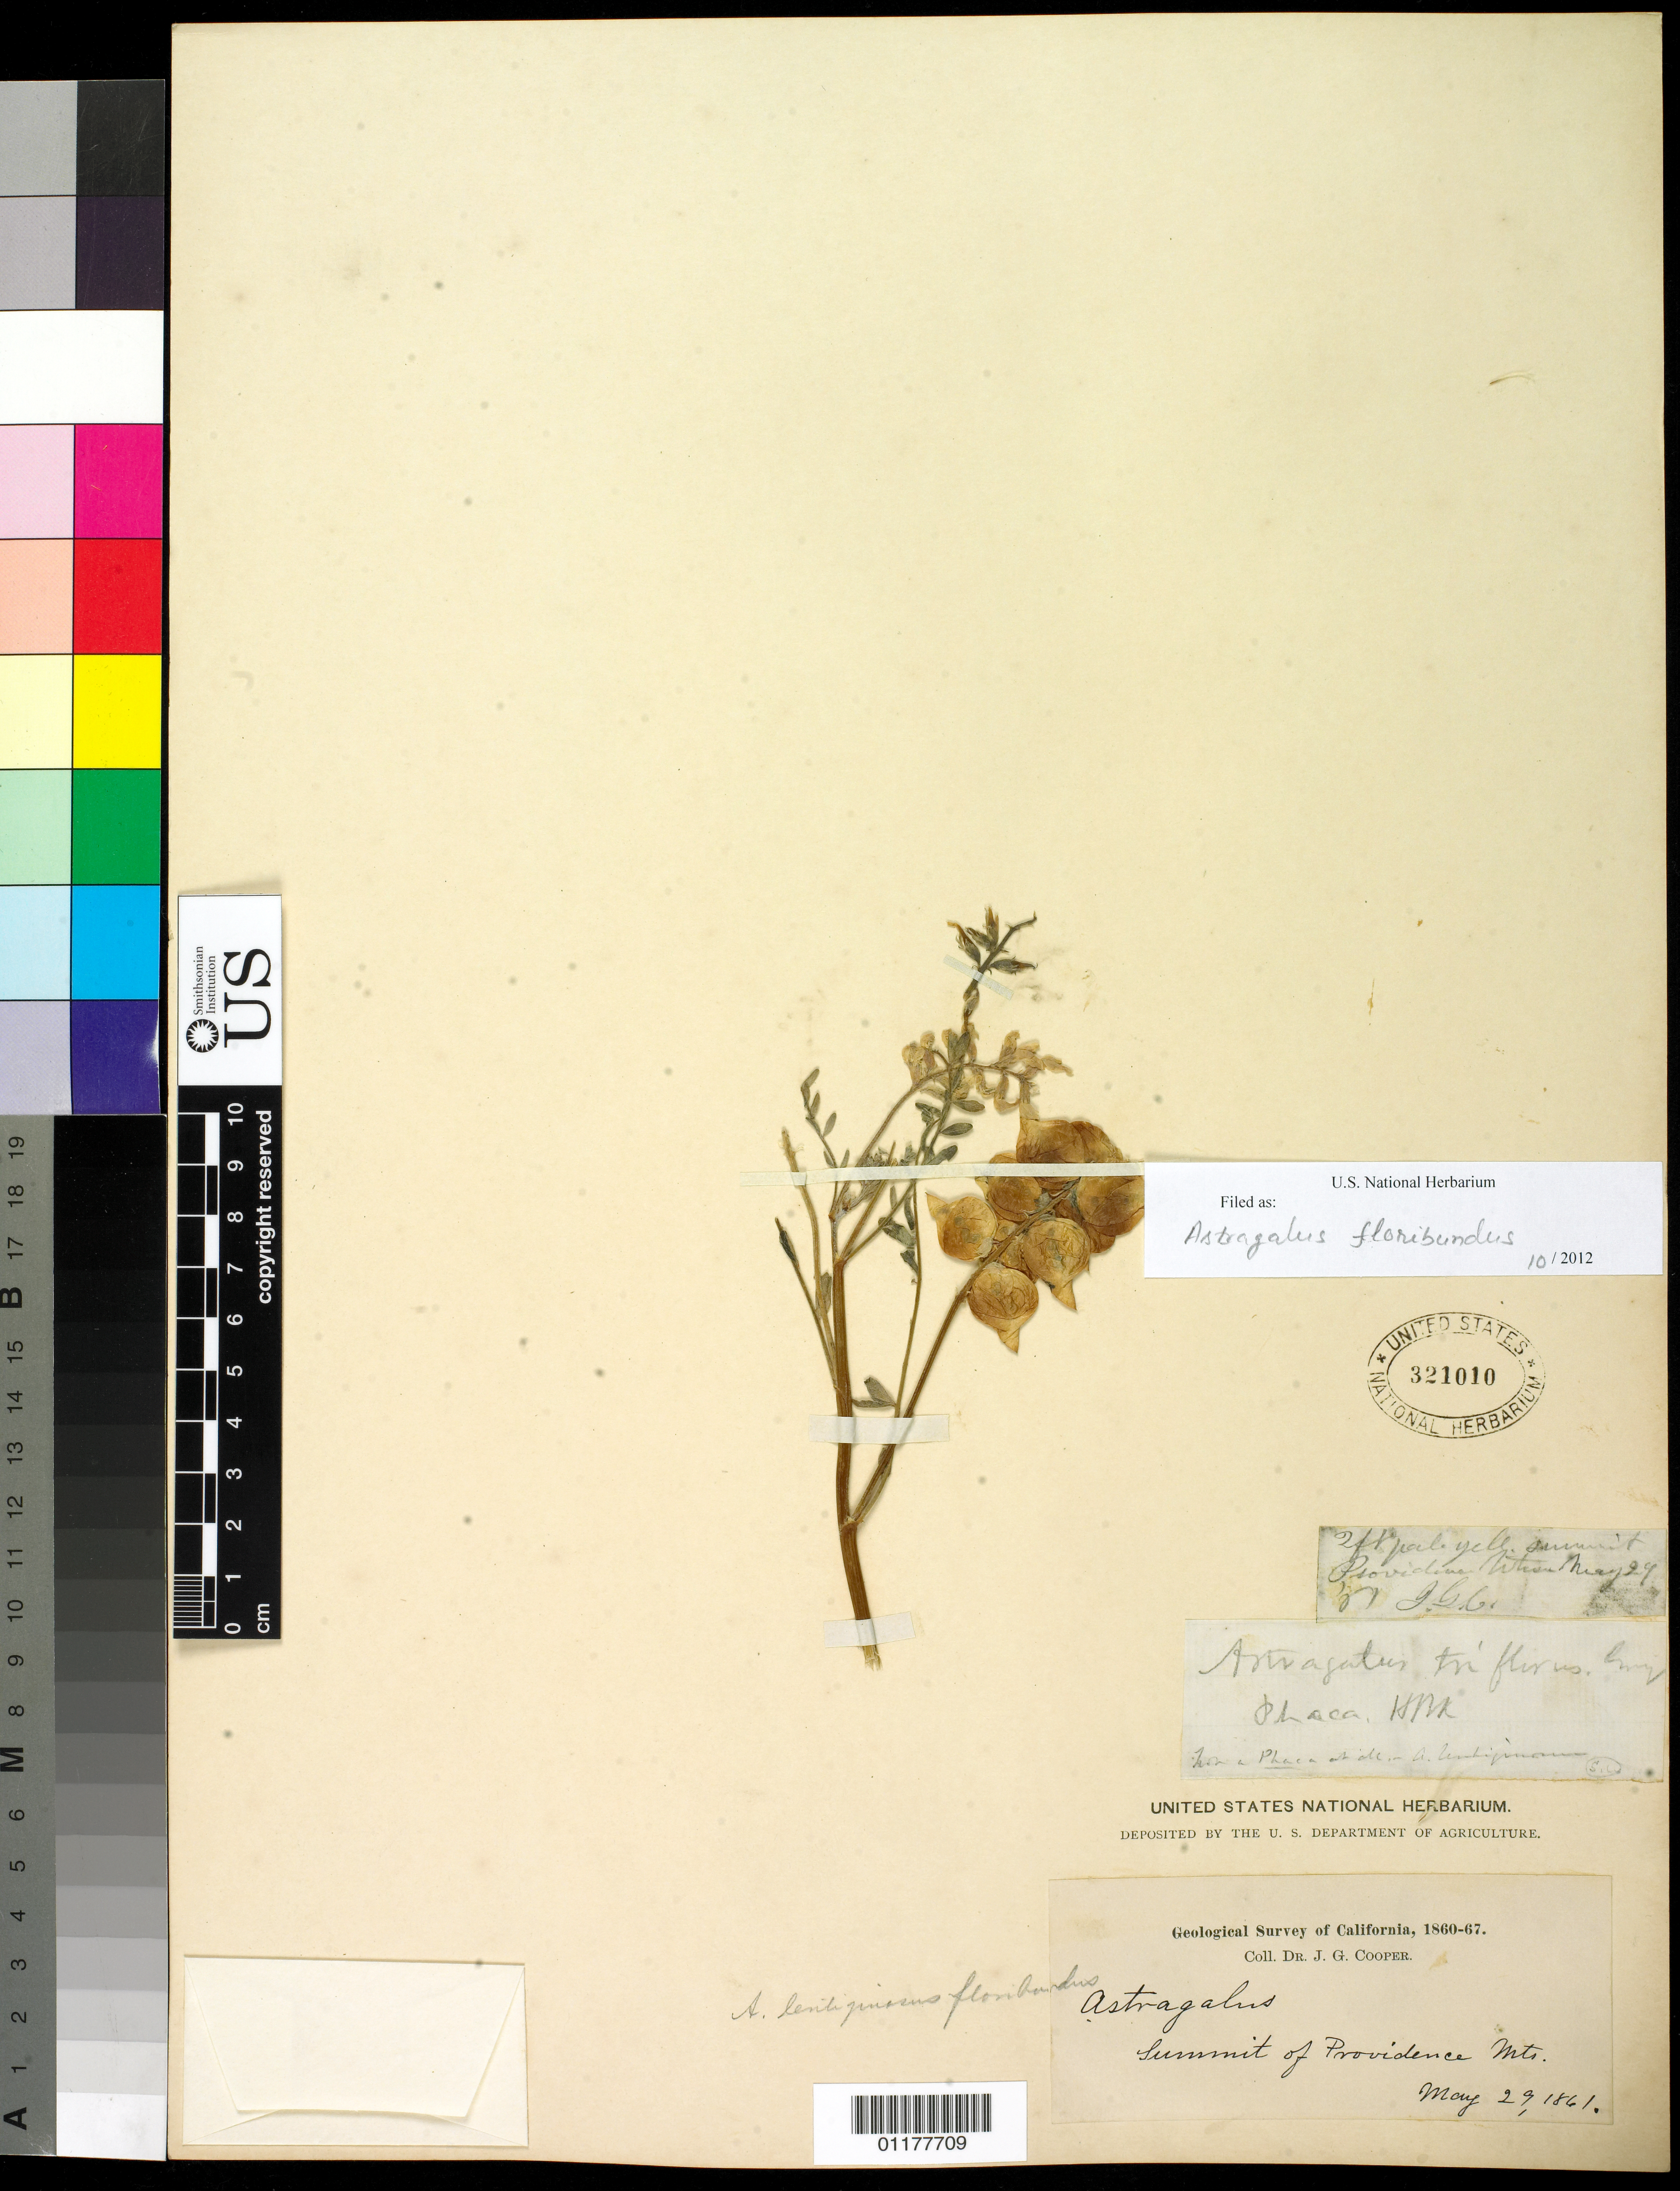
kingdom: Plantae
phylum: Tracheophyta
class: Magnoliopsida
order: Fabales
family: Fabaceae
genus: Astragalus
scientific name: Astragalus floribundus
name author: Pall.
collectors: J. G. Cooper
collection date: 1861-05-29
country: United States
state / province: California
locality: Summit of Providence Mts.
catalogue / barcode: US 321010